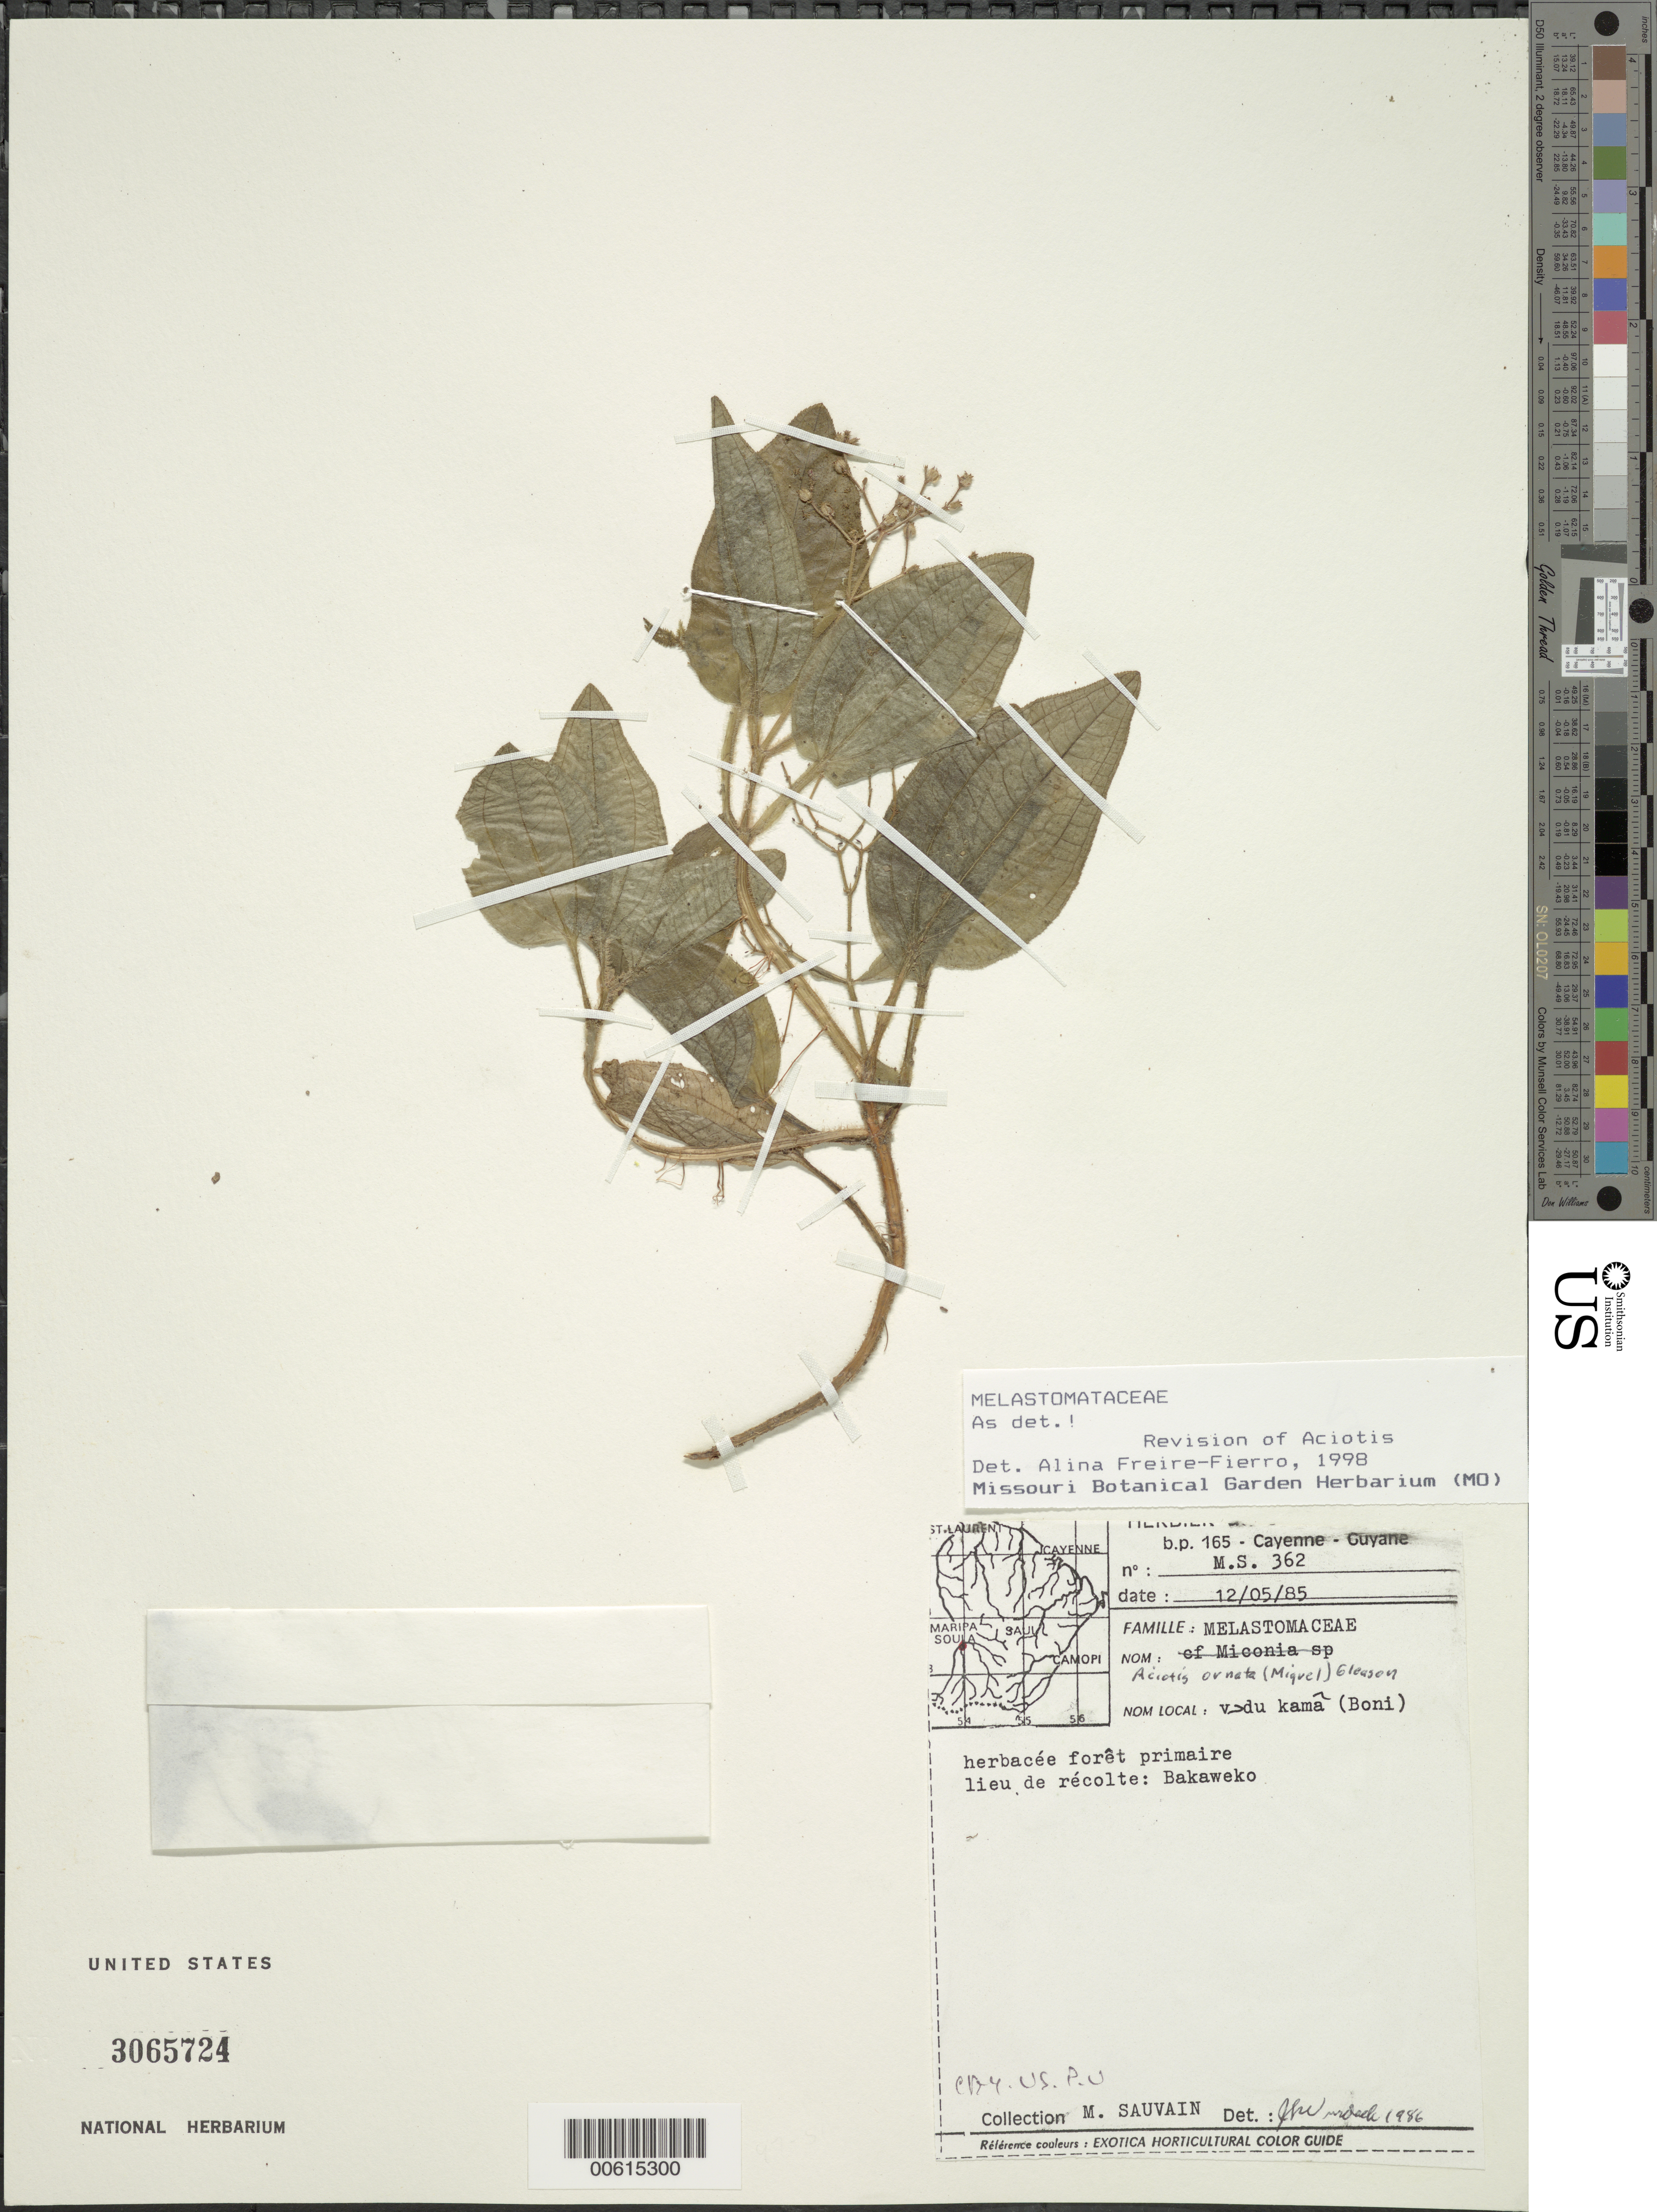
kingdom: Plantae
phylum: Tracheophyta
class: Magnoliopsida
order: Myrtales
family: Melastomataceae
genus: Aciotis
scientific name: Aciotis ornata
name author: (Miq.) Gleason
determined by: Freire-Fierro, A.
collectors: M. Sauvain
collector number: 362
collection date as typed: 12-May-85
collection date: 1985-05-12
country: French Guiana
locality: Bakaweko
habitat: Foret primarie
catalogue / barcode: US 3065724